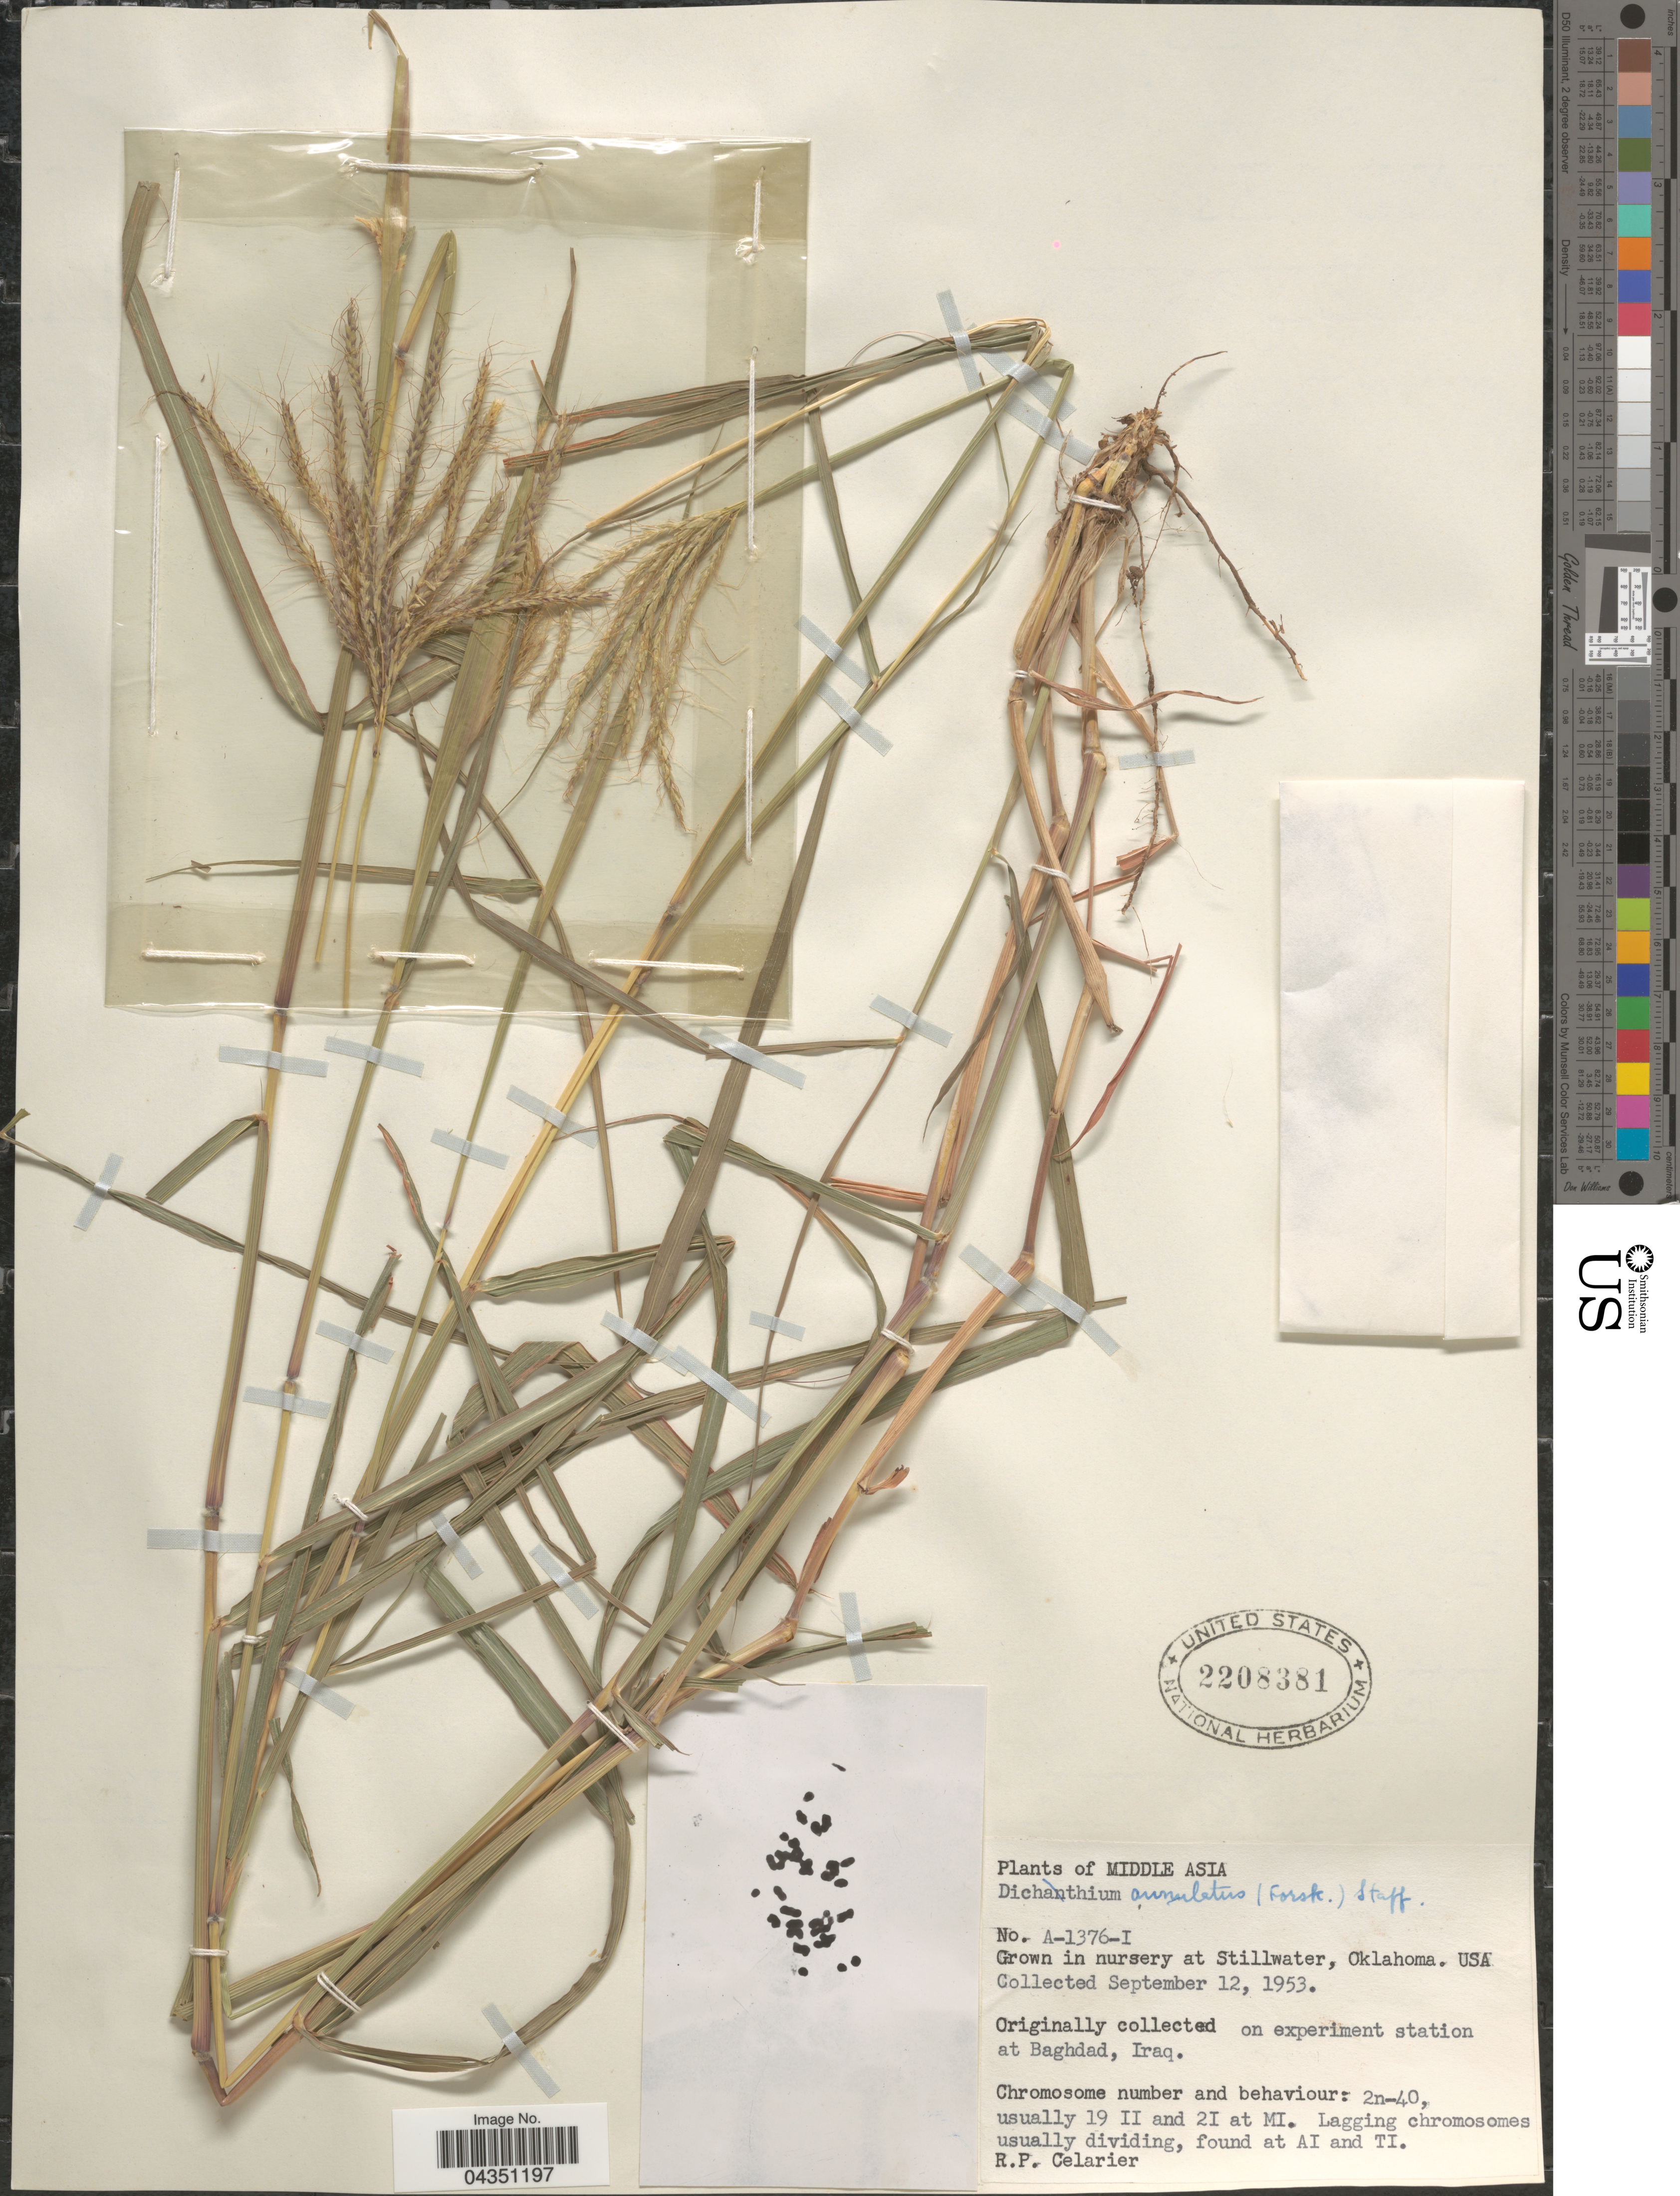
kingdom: Plantae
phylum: Tracheophyta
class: Liliopsida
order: Poales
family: Poaceae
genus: Dichanthium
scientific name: Dichanthium annulatum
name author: (Forssk.) Stapf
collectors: R. Celarier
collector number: A-1376-I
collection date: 1953-09-12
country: United States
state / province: Oklahoma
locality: In nursery at Stillwater.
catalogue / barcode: US 2208381